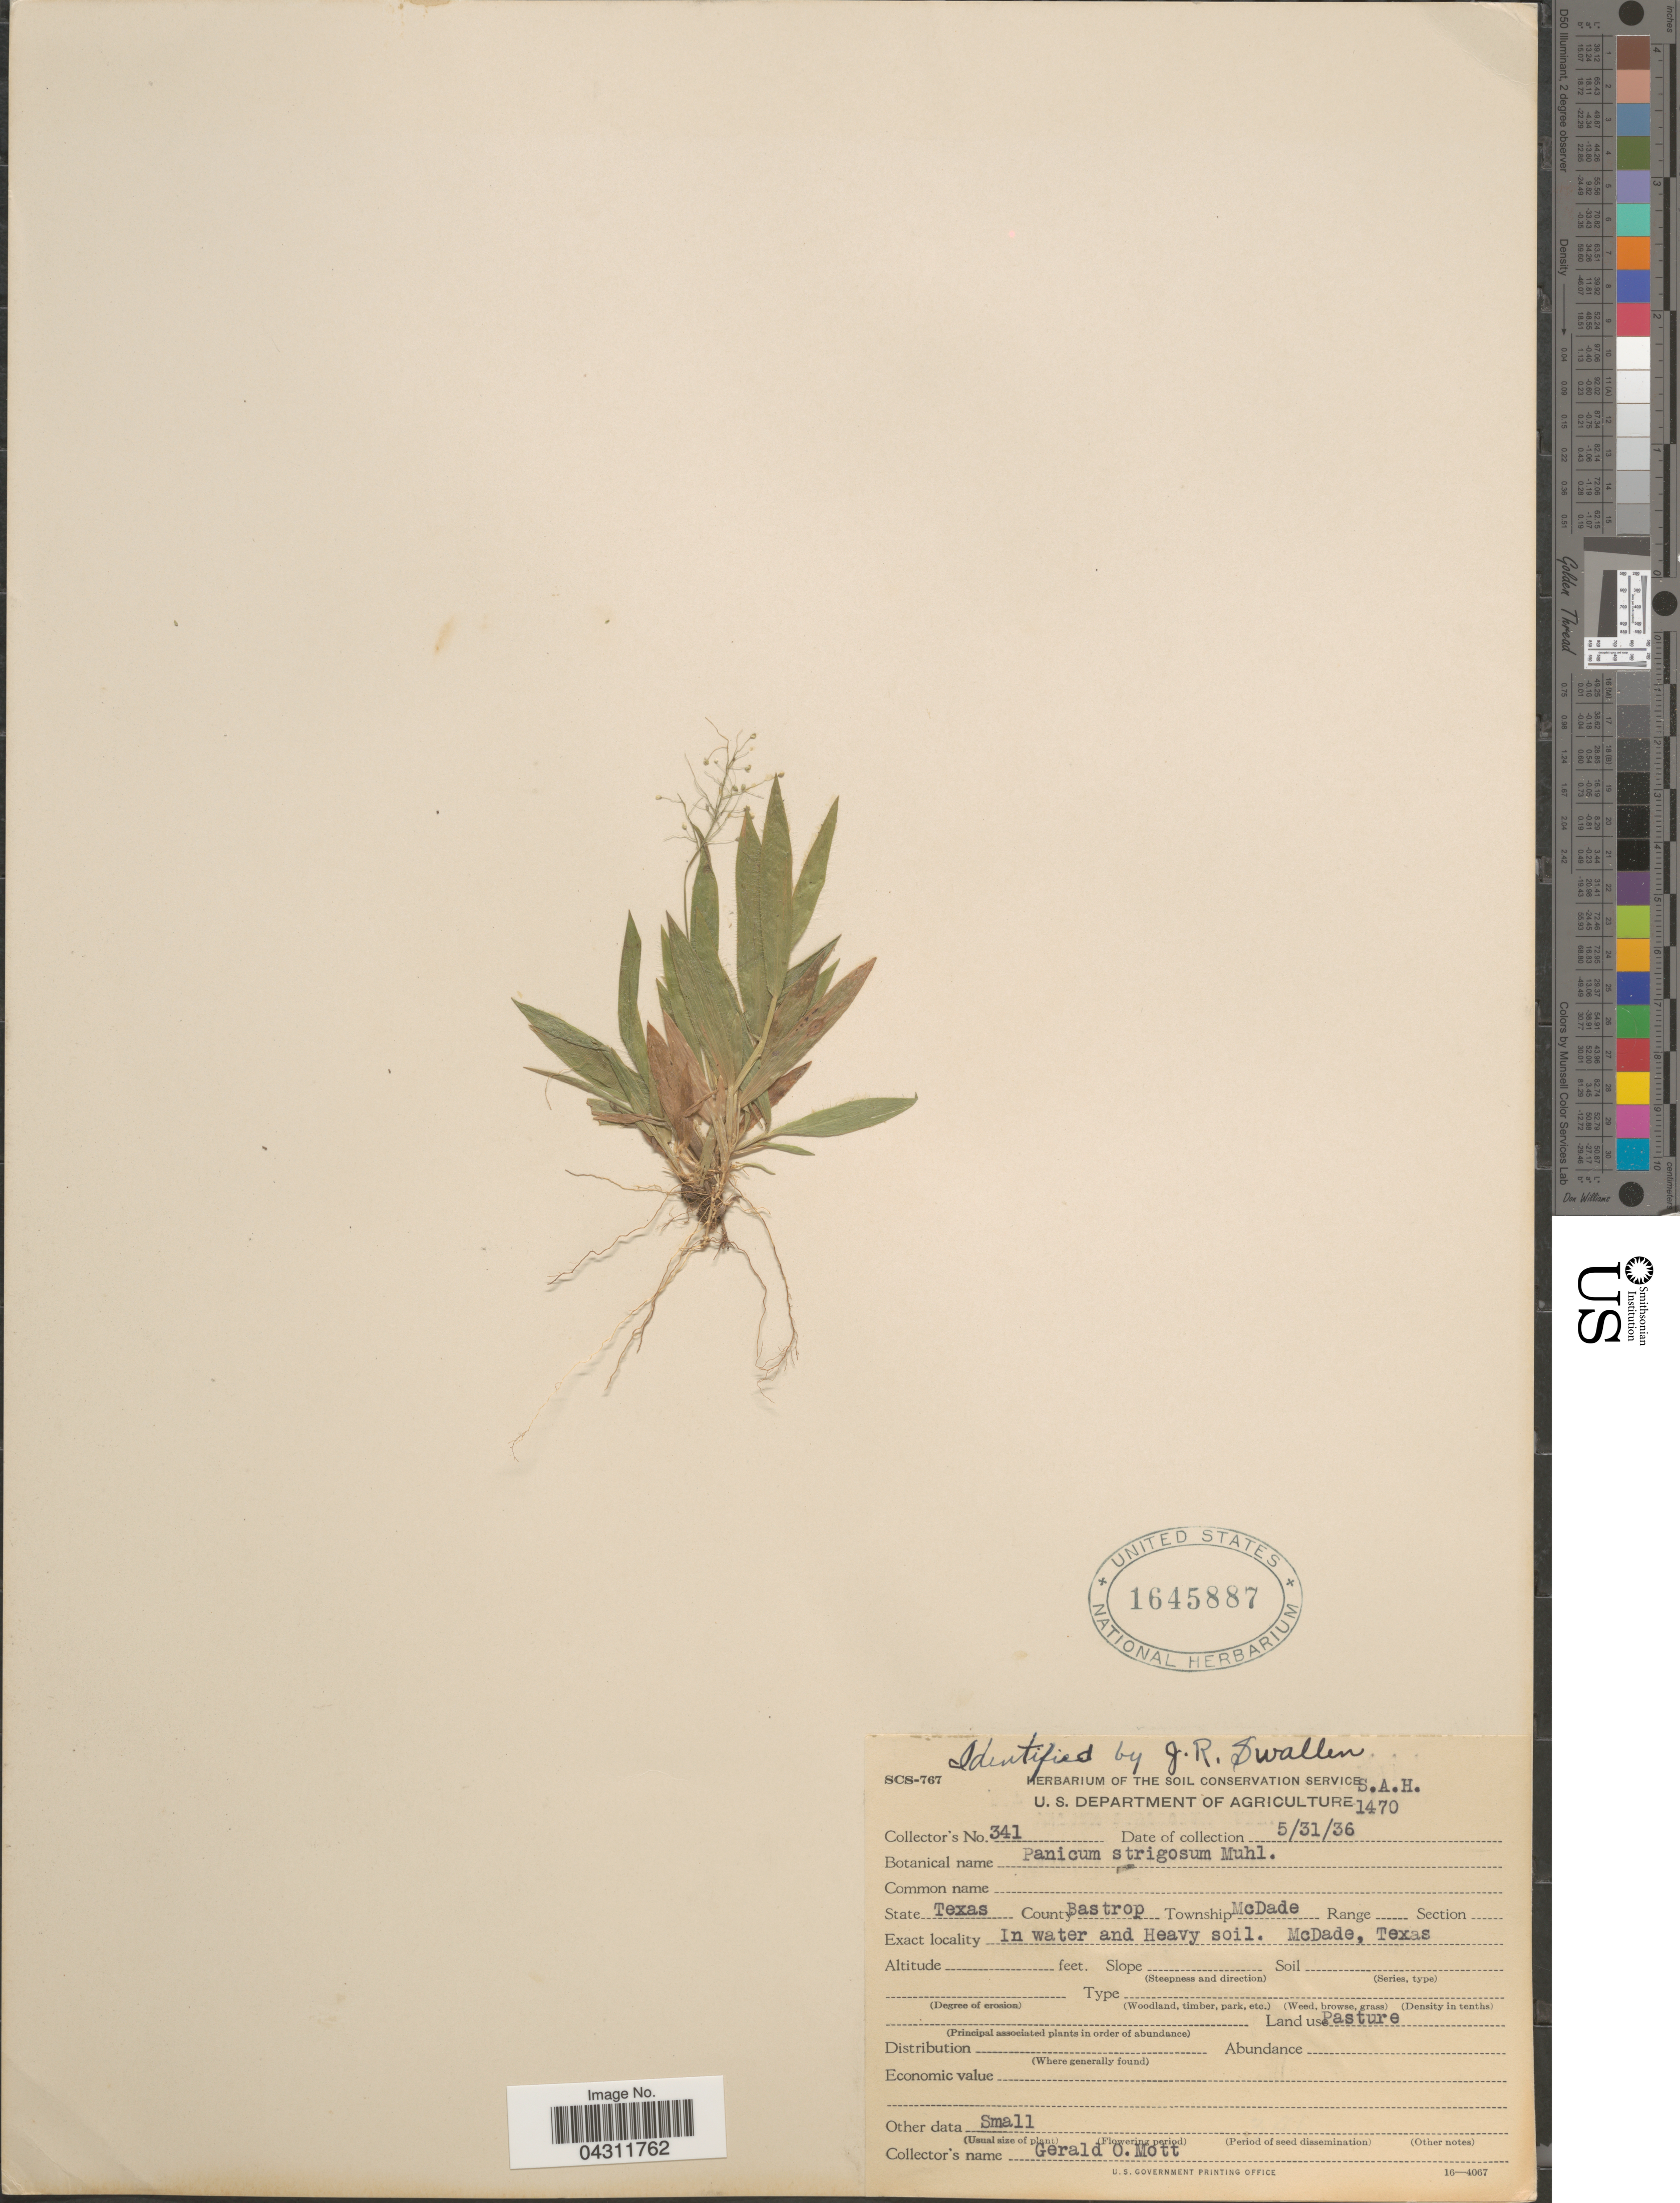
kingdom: Plantae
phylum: Tracheophyta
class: Liliopsida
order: Poales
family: Poaceae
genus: Dichanthelium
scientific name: Dichanthelium strigosum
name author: (Muhl. ex Elliott) Freckmann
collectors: G. Mott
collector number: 341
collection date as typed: Transcribed d/m/y: 31/5/36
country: United States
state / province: Texas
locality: County Bastrop. Township McDade. In water and Heavy soil. McDade.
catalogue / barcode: US 1645887